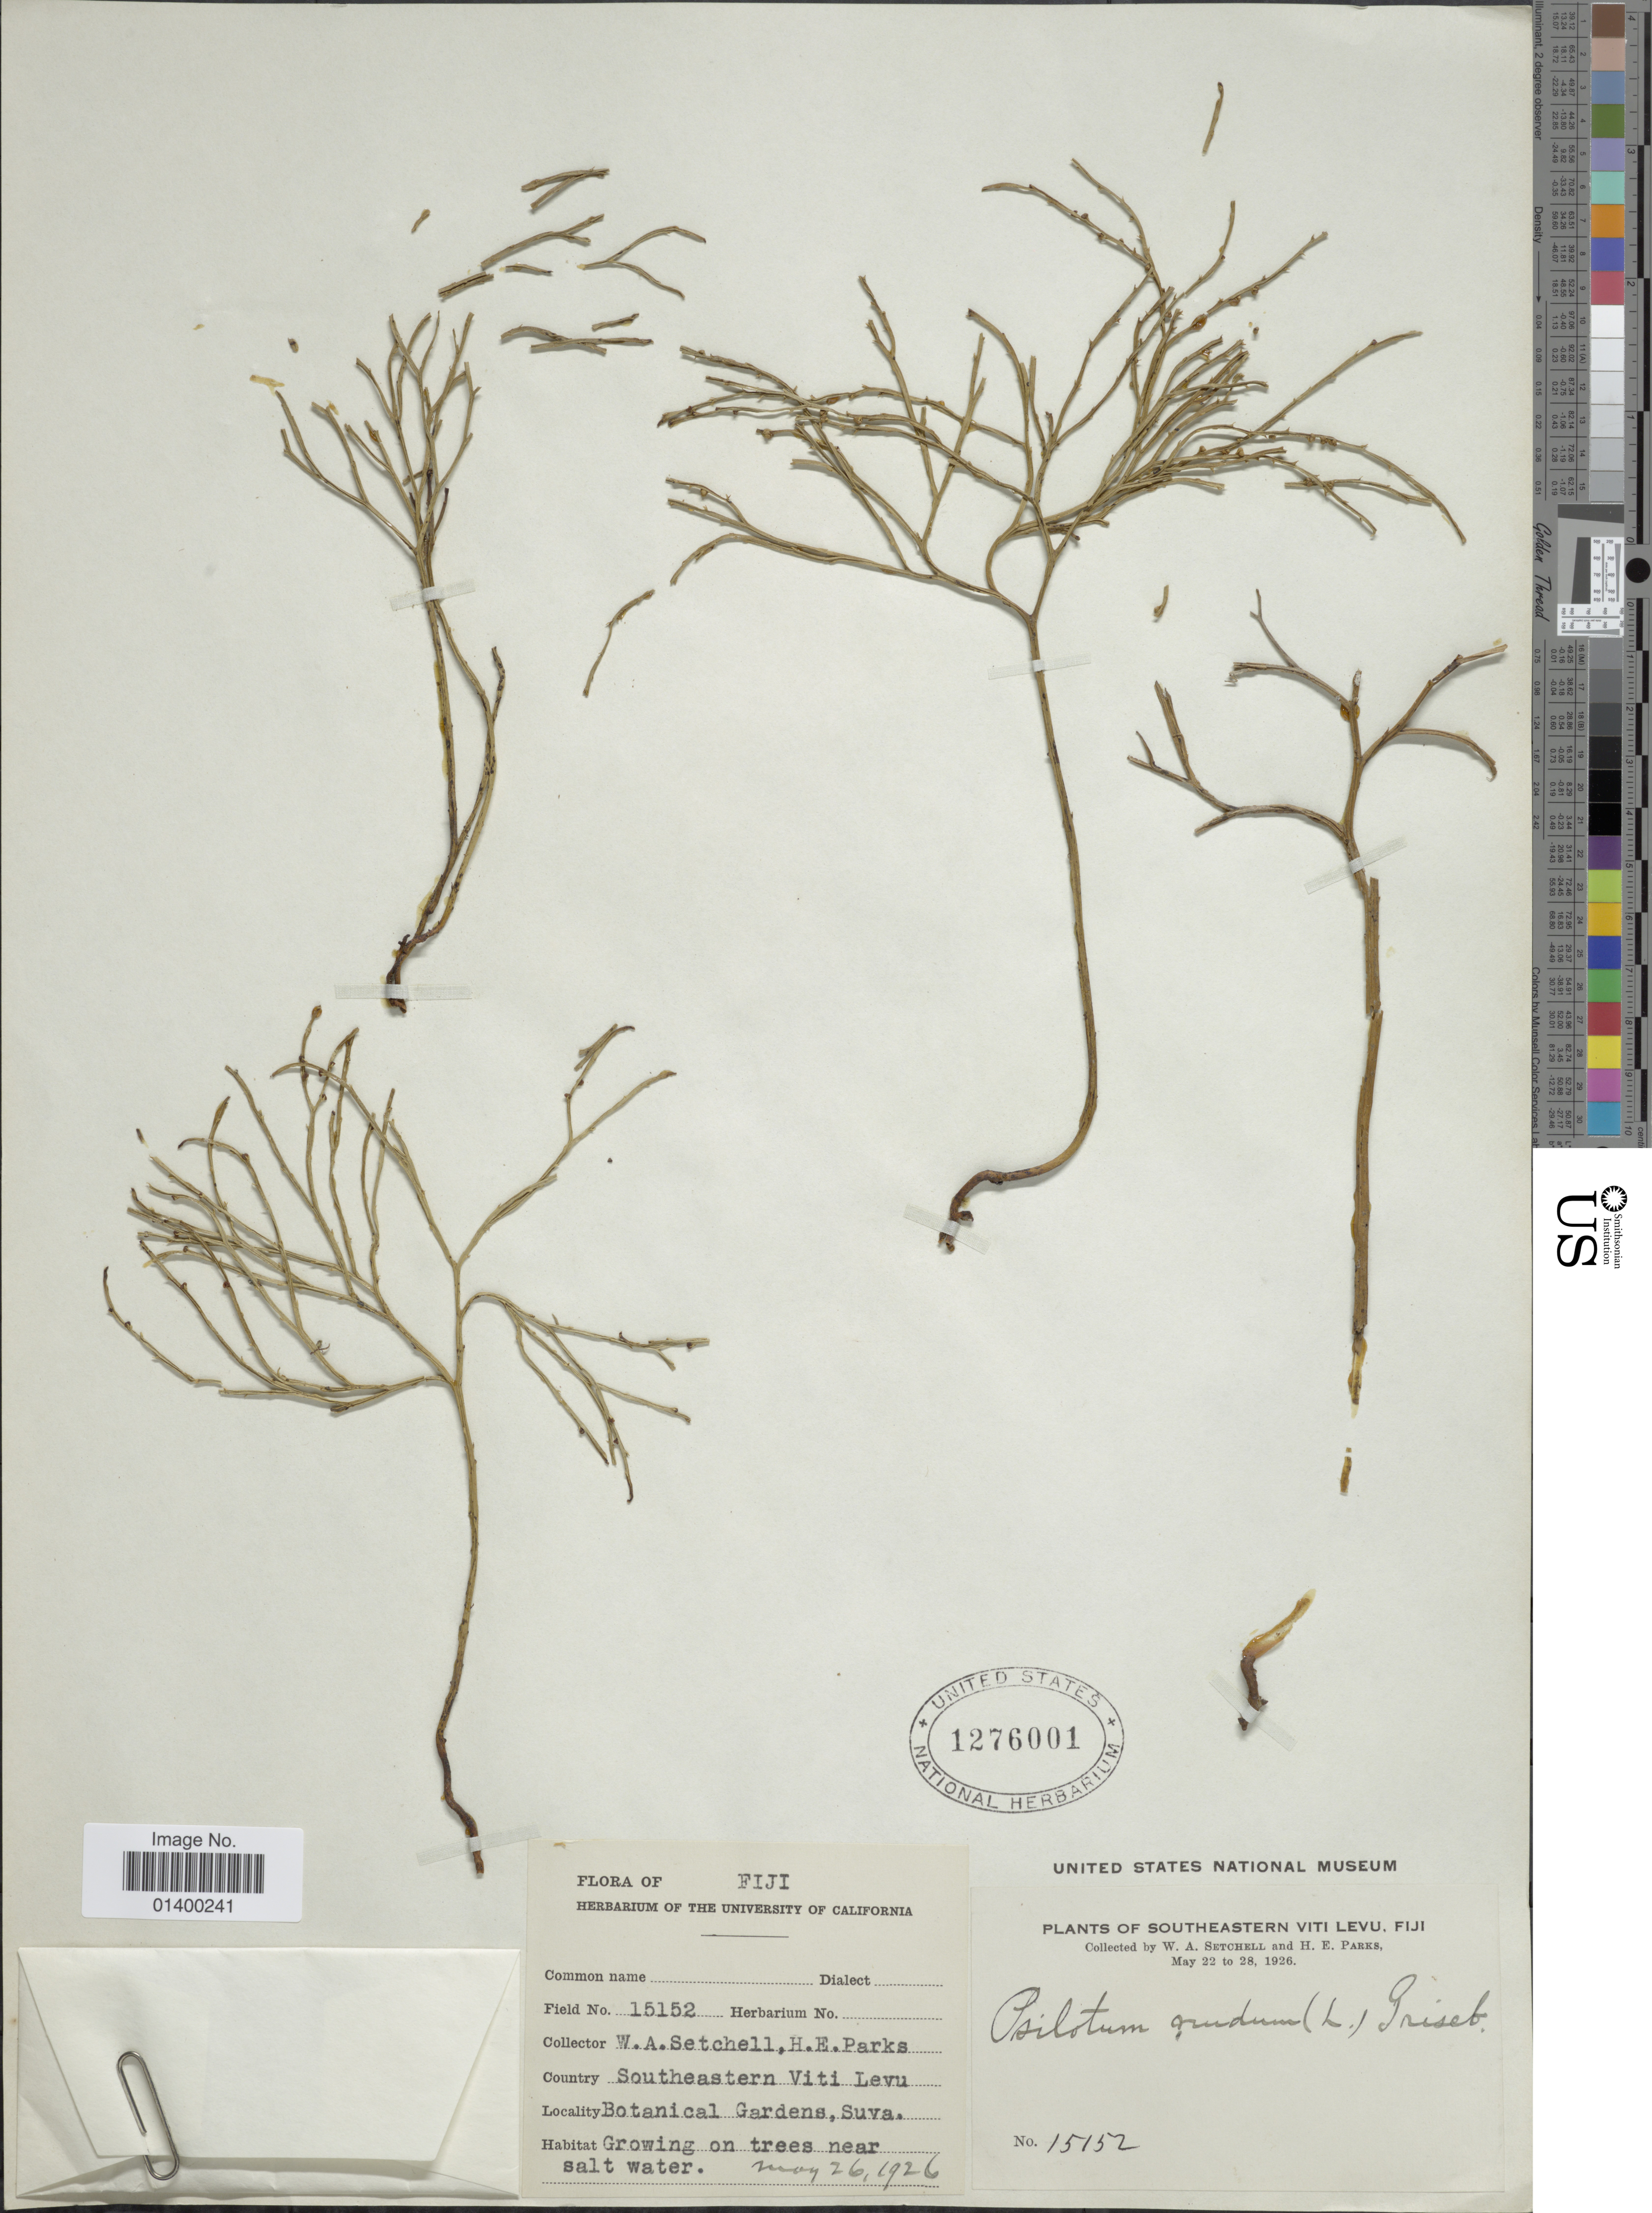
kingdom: Plantae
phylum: Tracheophyta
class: Polypodiopsida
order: Psilotales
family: Psilotaceae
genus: Psilotum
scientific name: Psilotum nudum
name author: (L.) P. Beauv.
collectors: W. Setchell & H. E. Parks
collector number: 15152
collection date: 1926-05-26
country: Fiji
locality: Southeastern Viti Levu, Botanical Gardens, Suva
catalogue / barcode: US 1276001